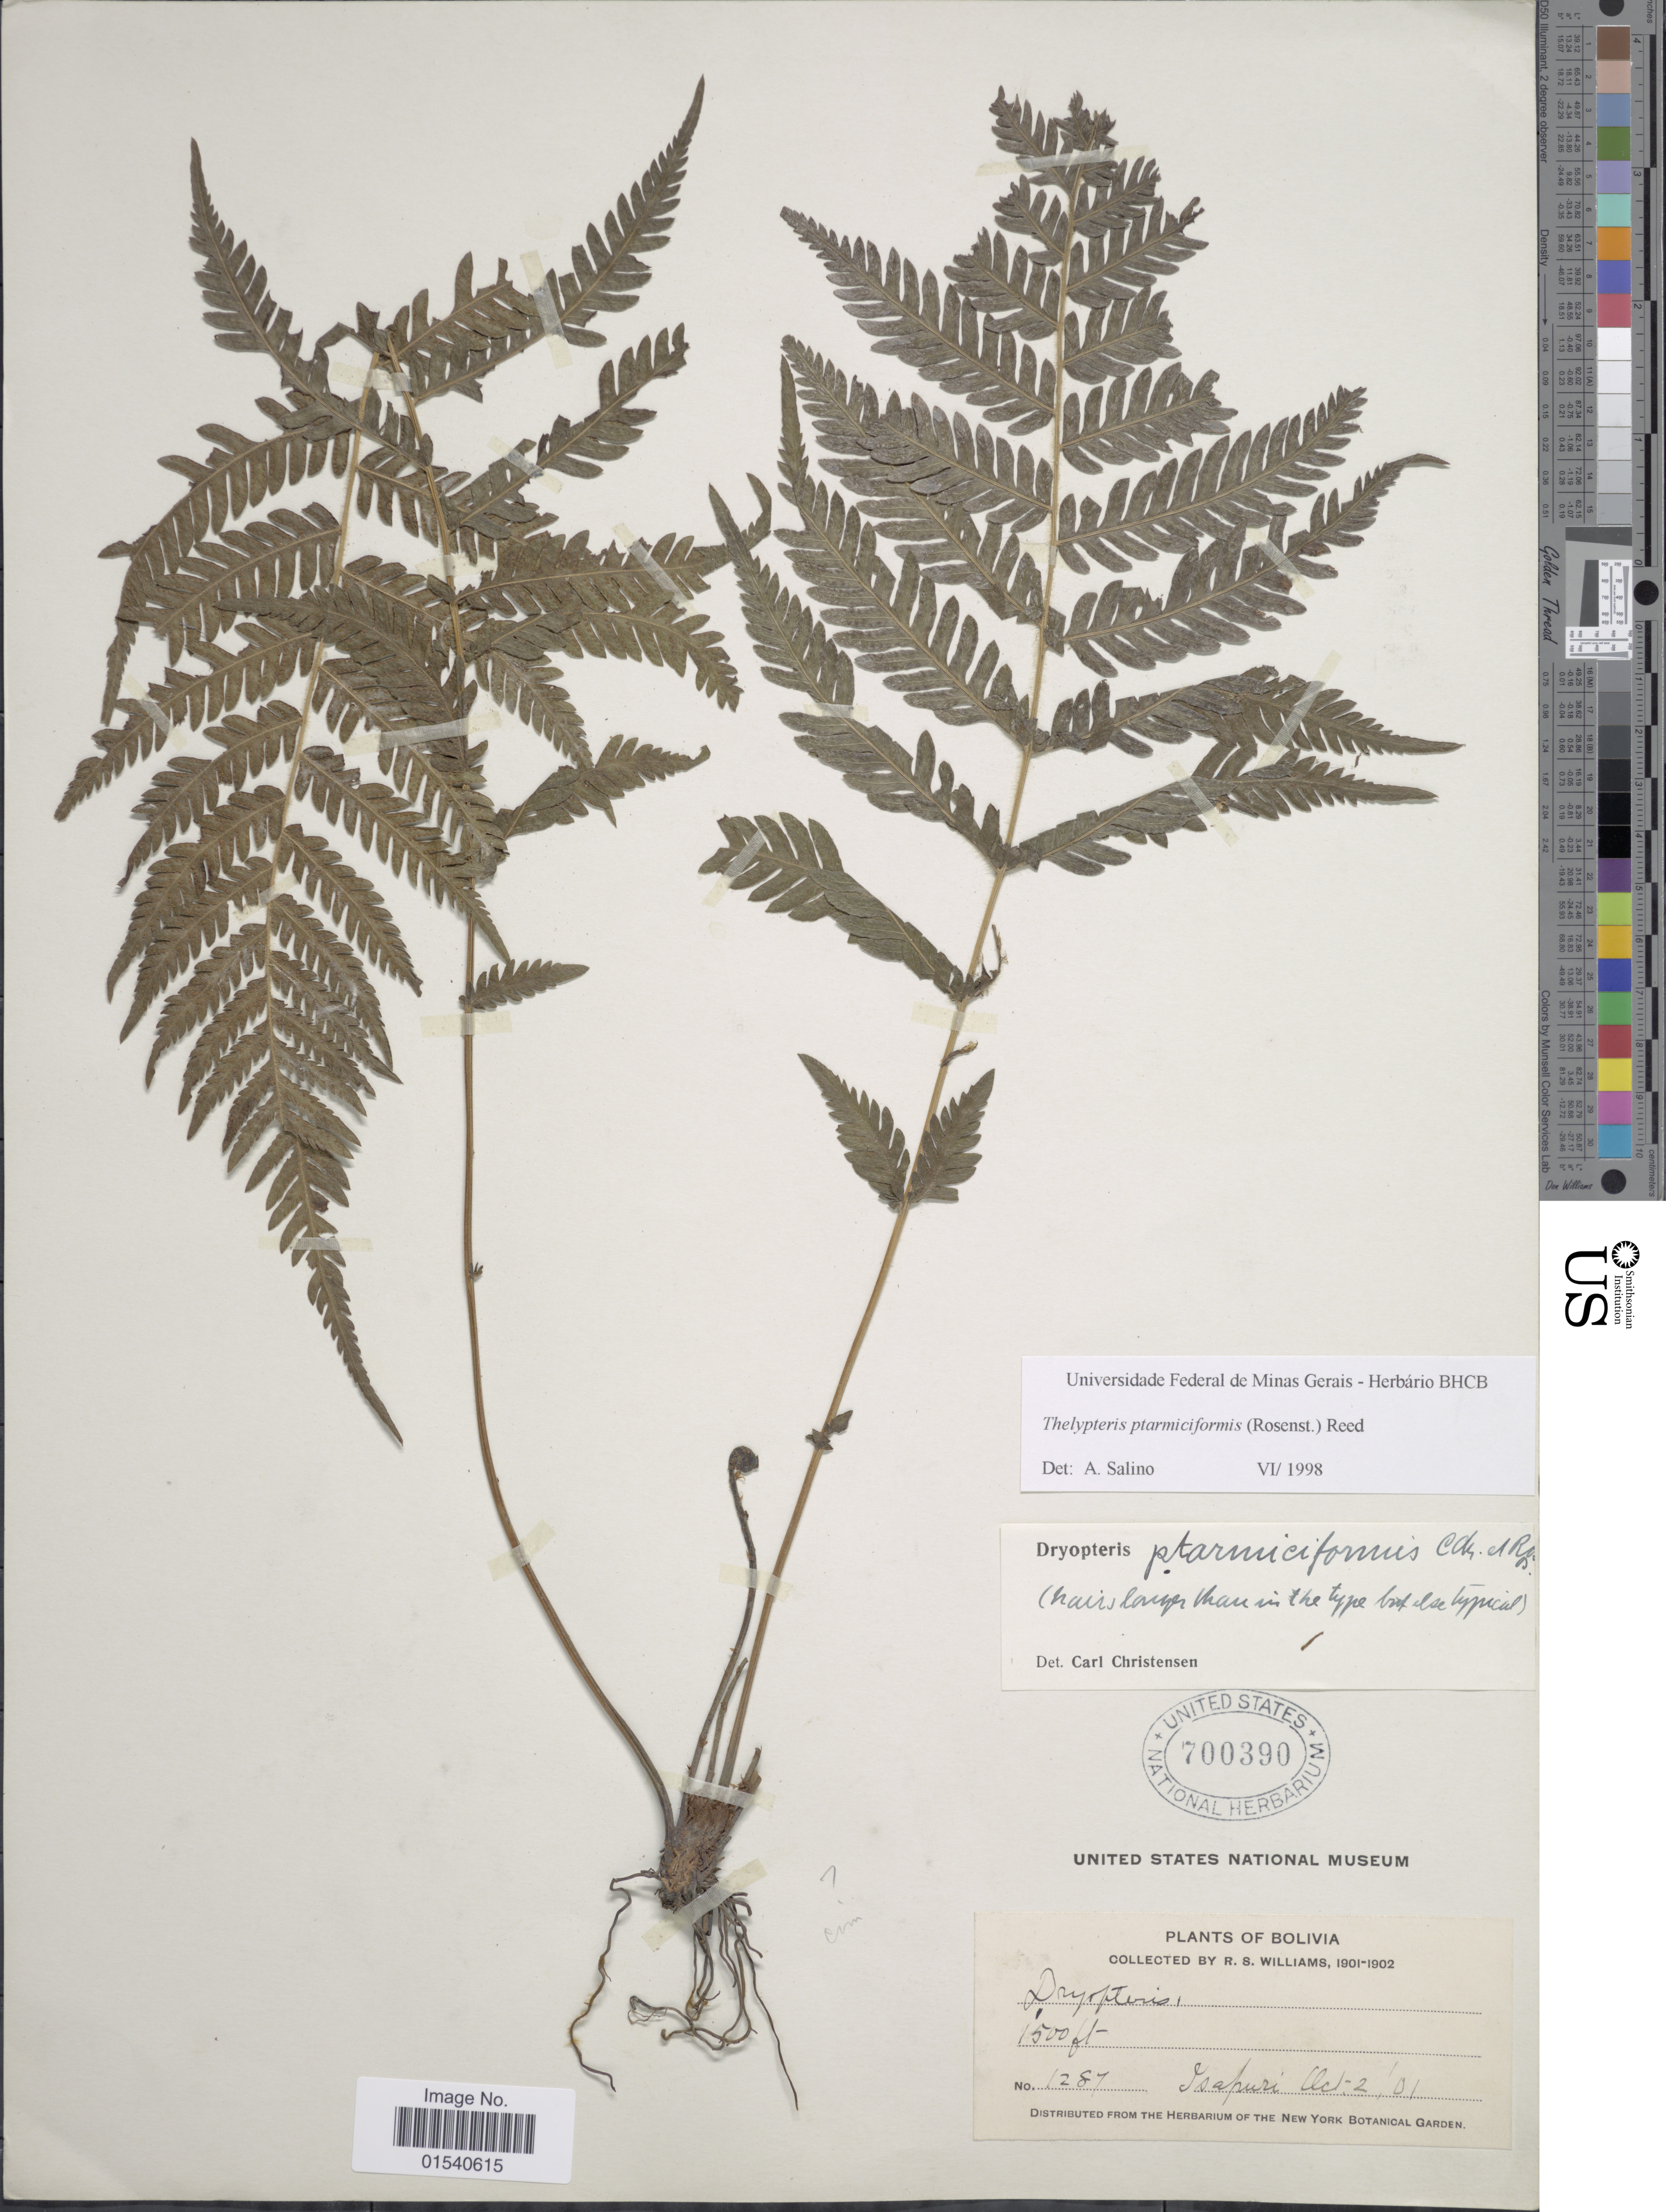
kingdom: Plantae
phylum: Tracheophyta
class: Polypodiopsida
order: Polypodiales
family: Thelypteridaceae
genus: Amauropelta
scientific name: Amauropelta ptarimiciformis (C. Chr. & Rosenst.) comb. nov., ined 2015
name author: (C. Chr. & Rosenst.)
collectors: R. S. Williams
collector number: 1287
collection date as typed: Oct. 2, '01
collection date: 1901-10-02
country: Bolivia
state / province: La Páz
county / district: Larecaja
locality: Isupuri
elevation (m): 457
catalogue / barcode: US 700390